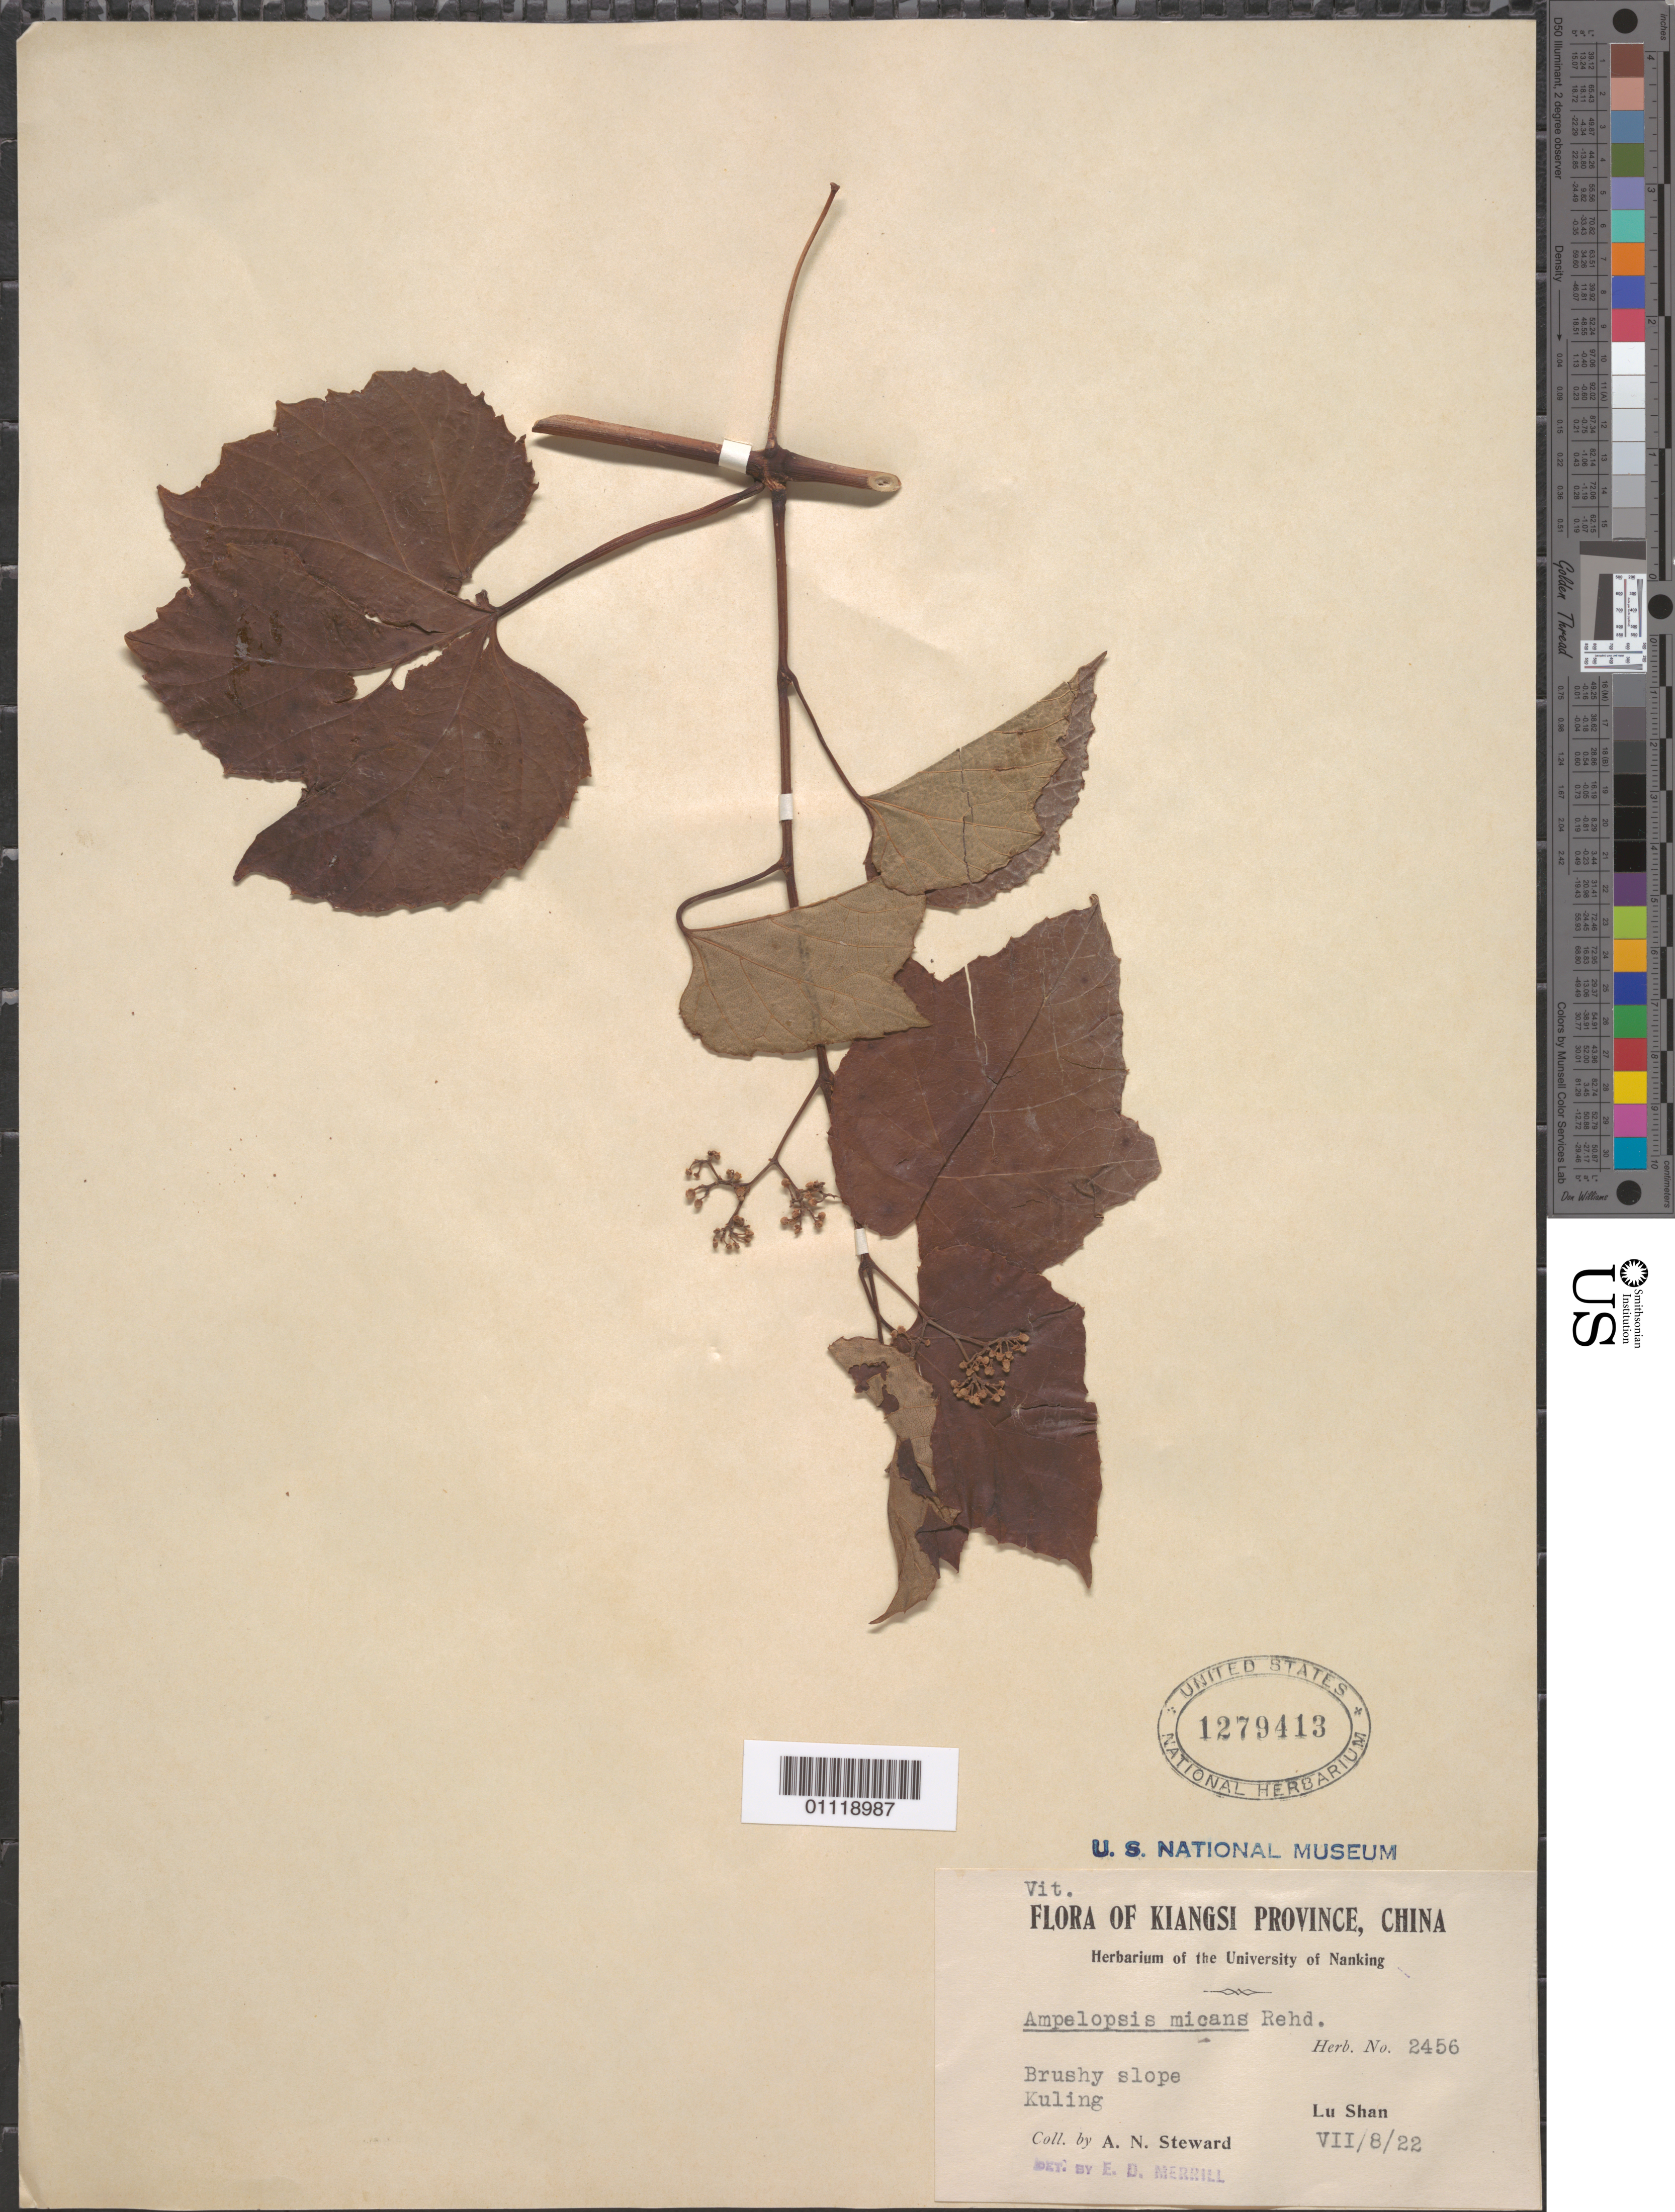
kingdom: Plantae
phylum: Tracheophyta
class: Magnoliopsida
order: Vitales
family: Vitaceae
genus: Ampelopsis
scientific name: Ampelopsis bodinieri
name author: (H. Lév. & Vaniot) Rehder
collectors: A. N. Steward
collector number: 2456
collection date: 1922-07-08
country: China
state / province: Jiangxi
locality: Kuling.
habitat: Brushy slope.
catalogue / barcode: US 1279413